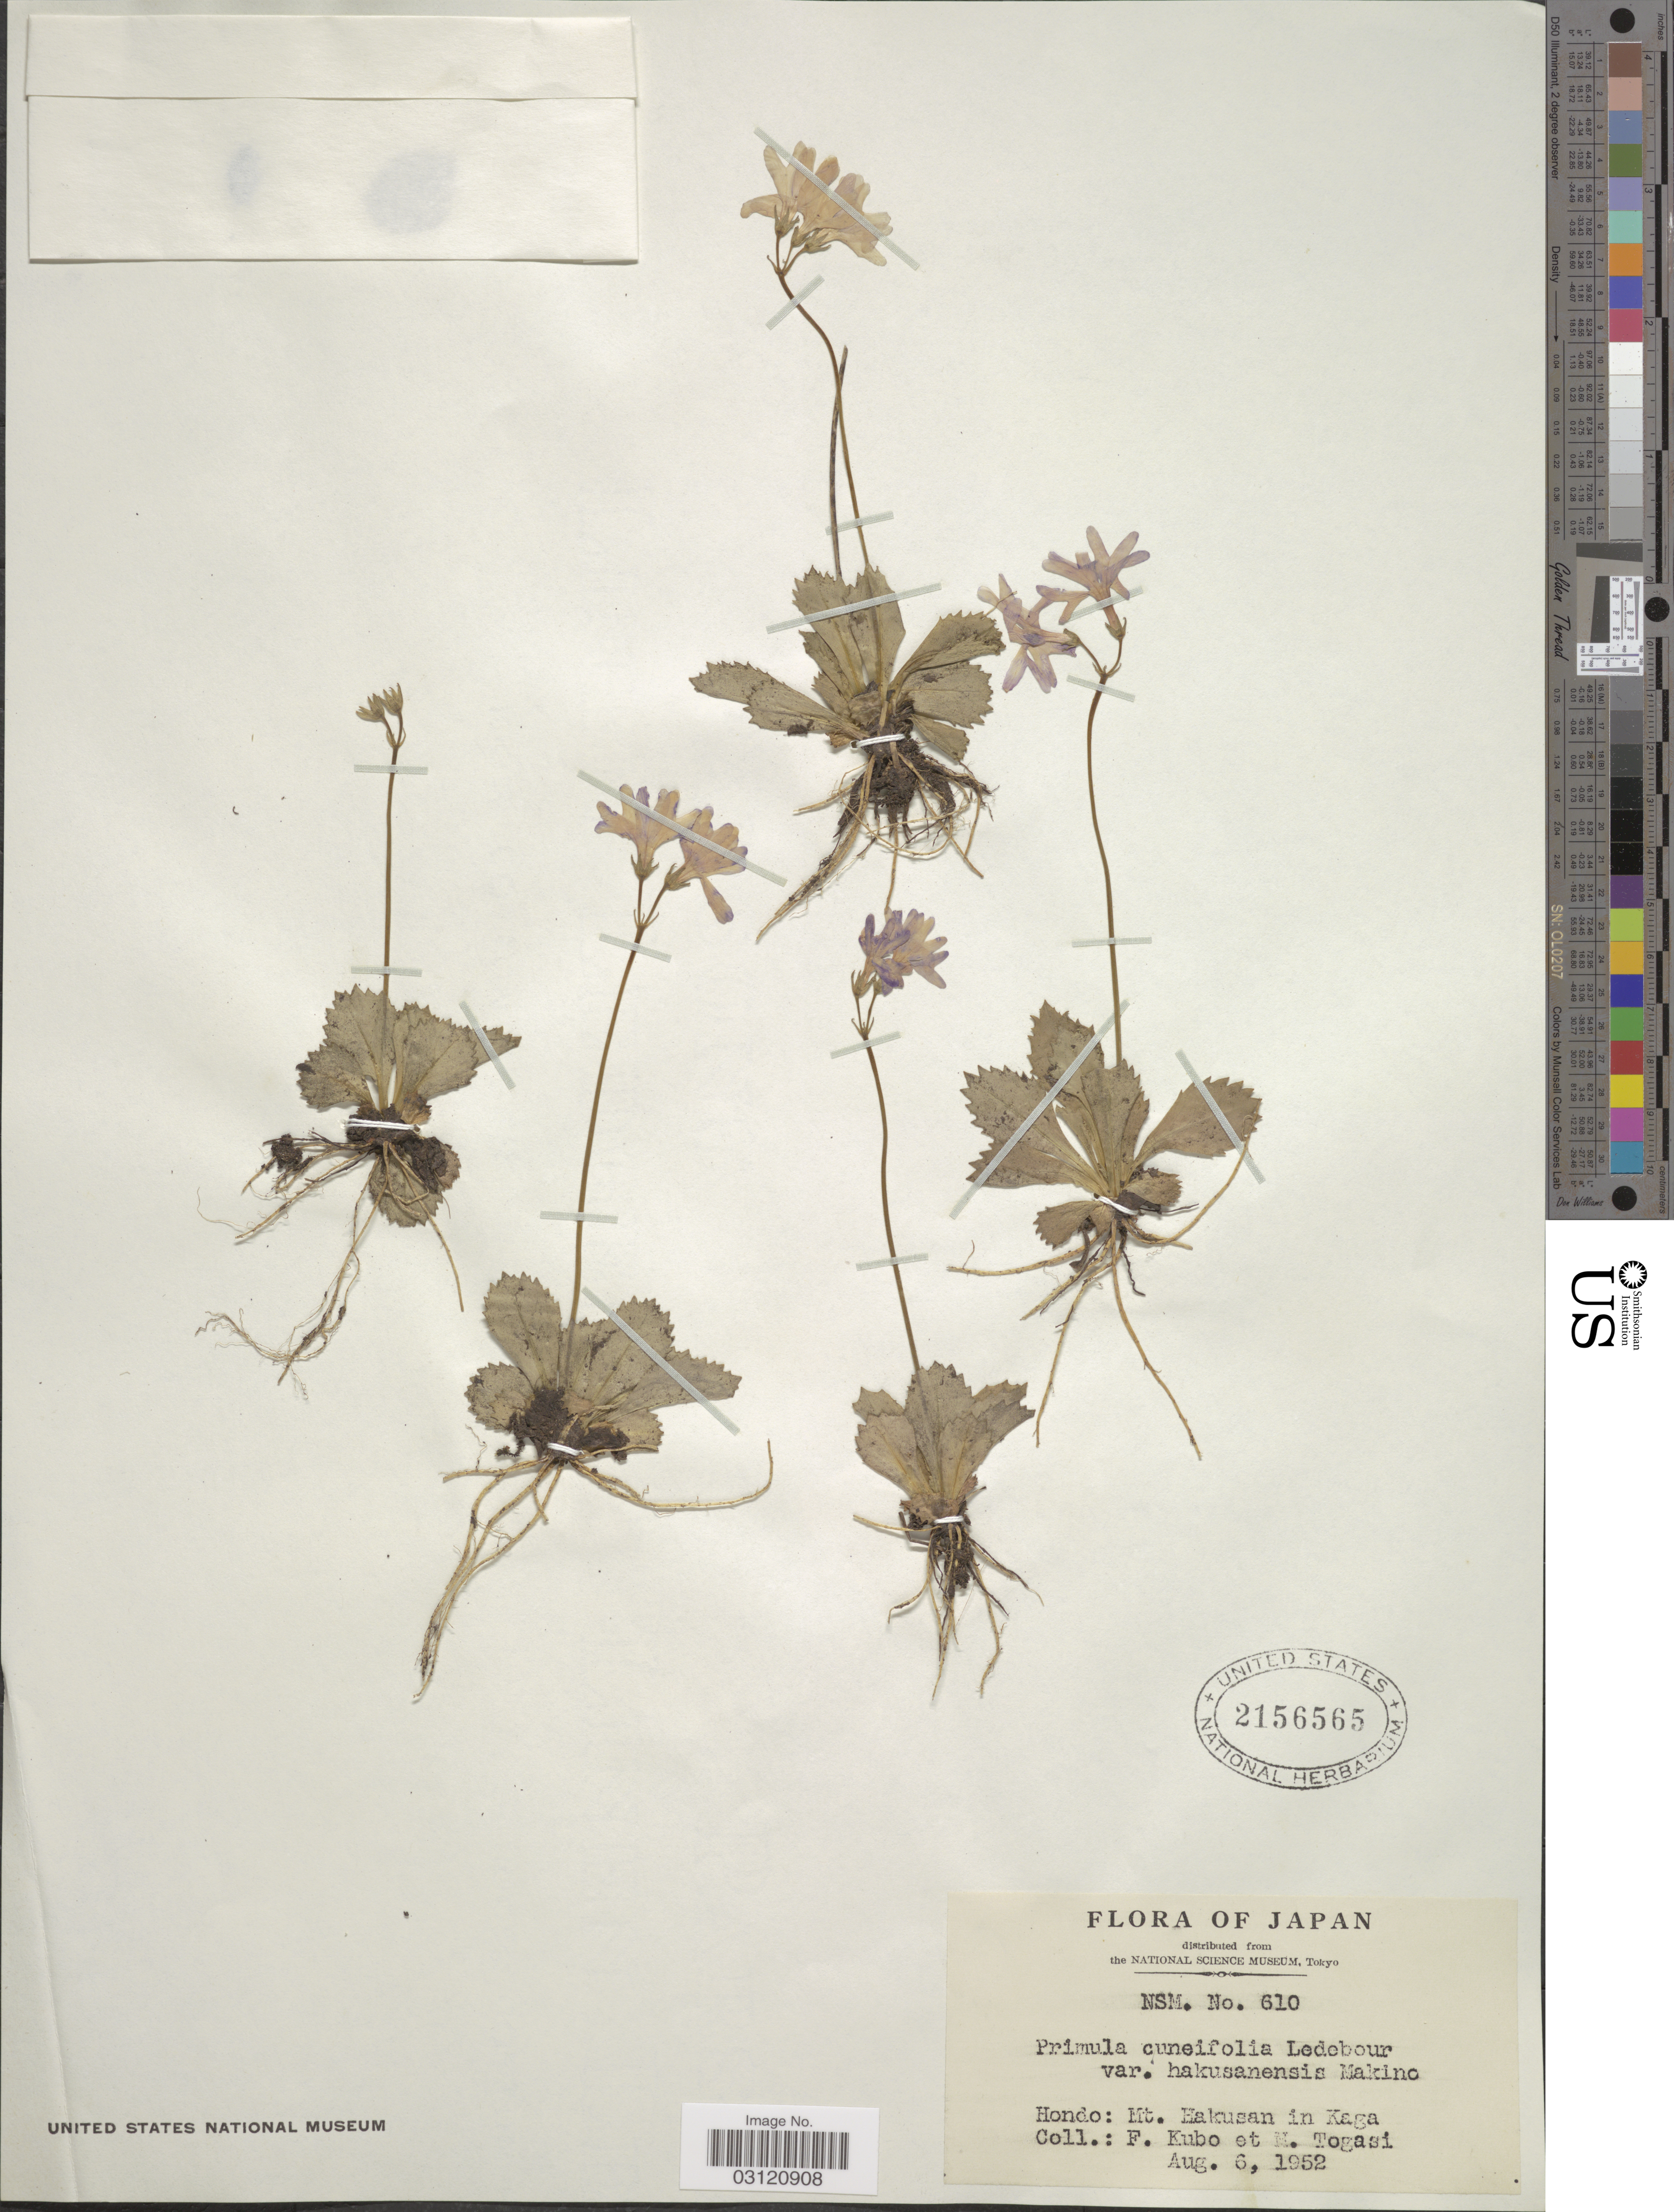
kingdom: Plantae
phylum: Tracheophyta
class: Magnoliopsida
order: Ericales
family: Primulaceae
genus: Primula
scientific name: Primula cuneifolia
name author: Ledeb.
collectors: F. Kubo & M. Togasi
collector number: NSM 610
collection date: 1952-08-06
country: Japan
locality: Hondo: Mt. Hakisan in Kaga.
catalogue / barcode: US 2156565